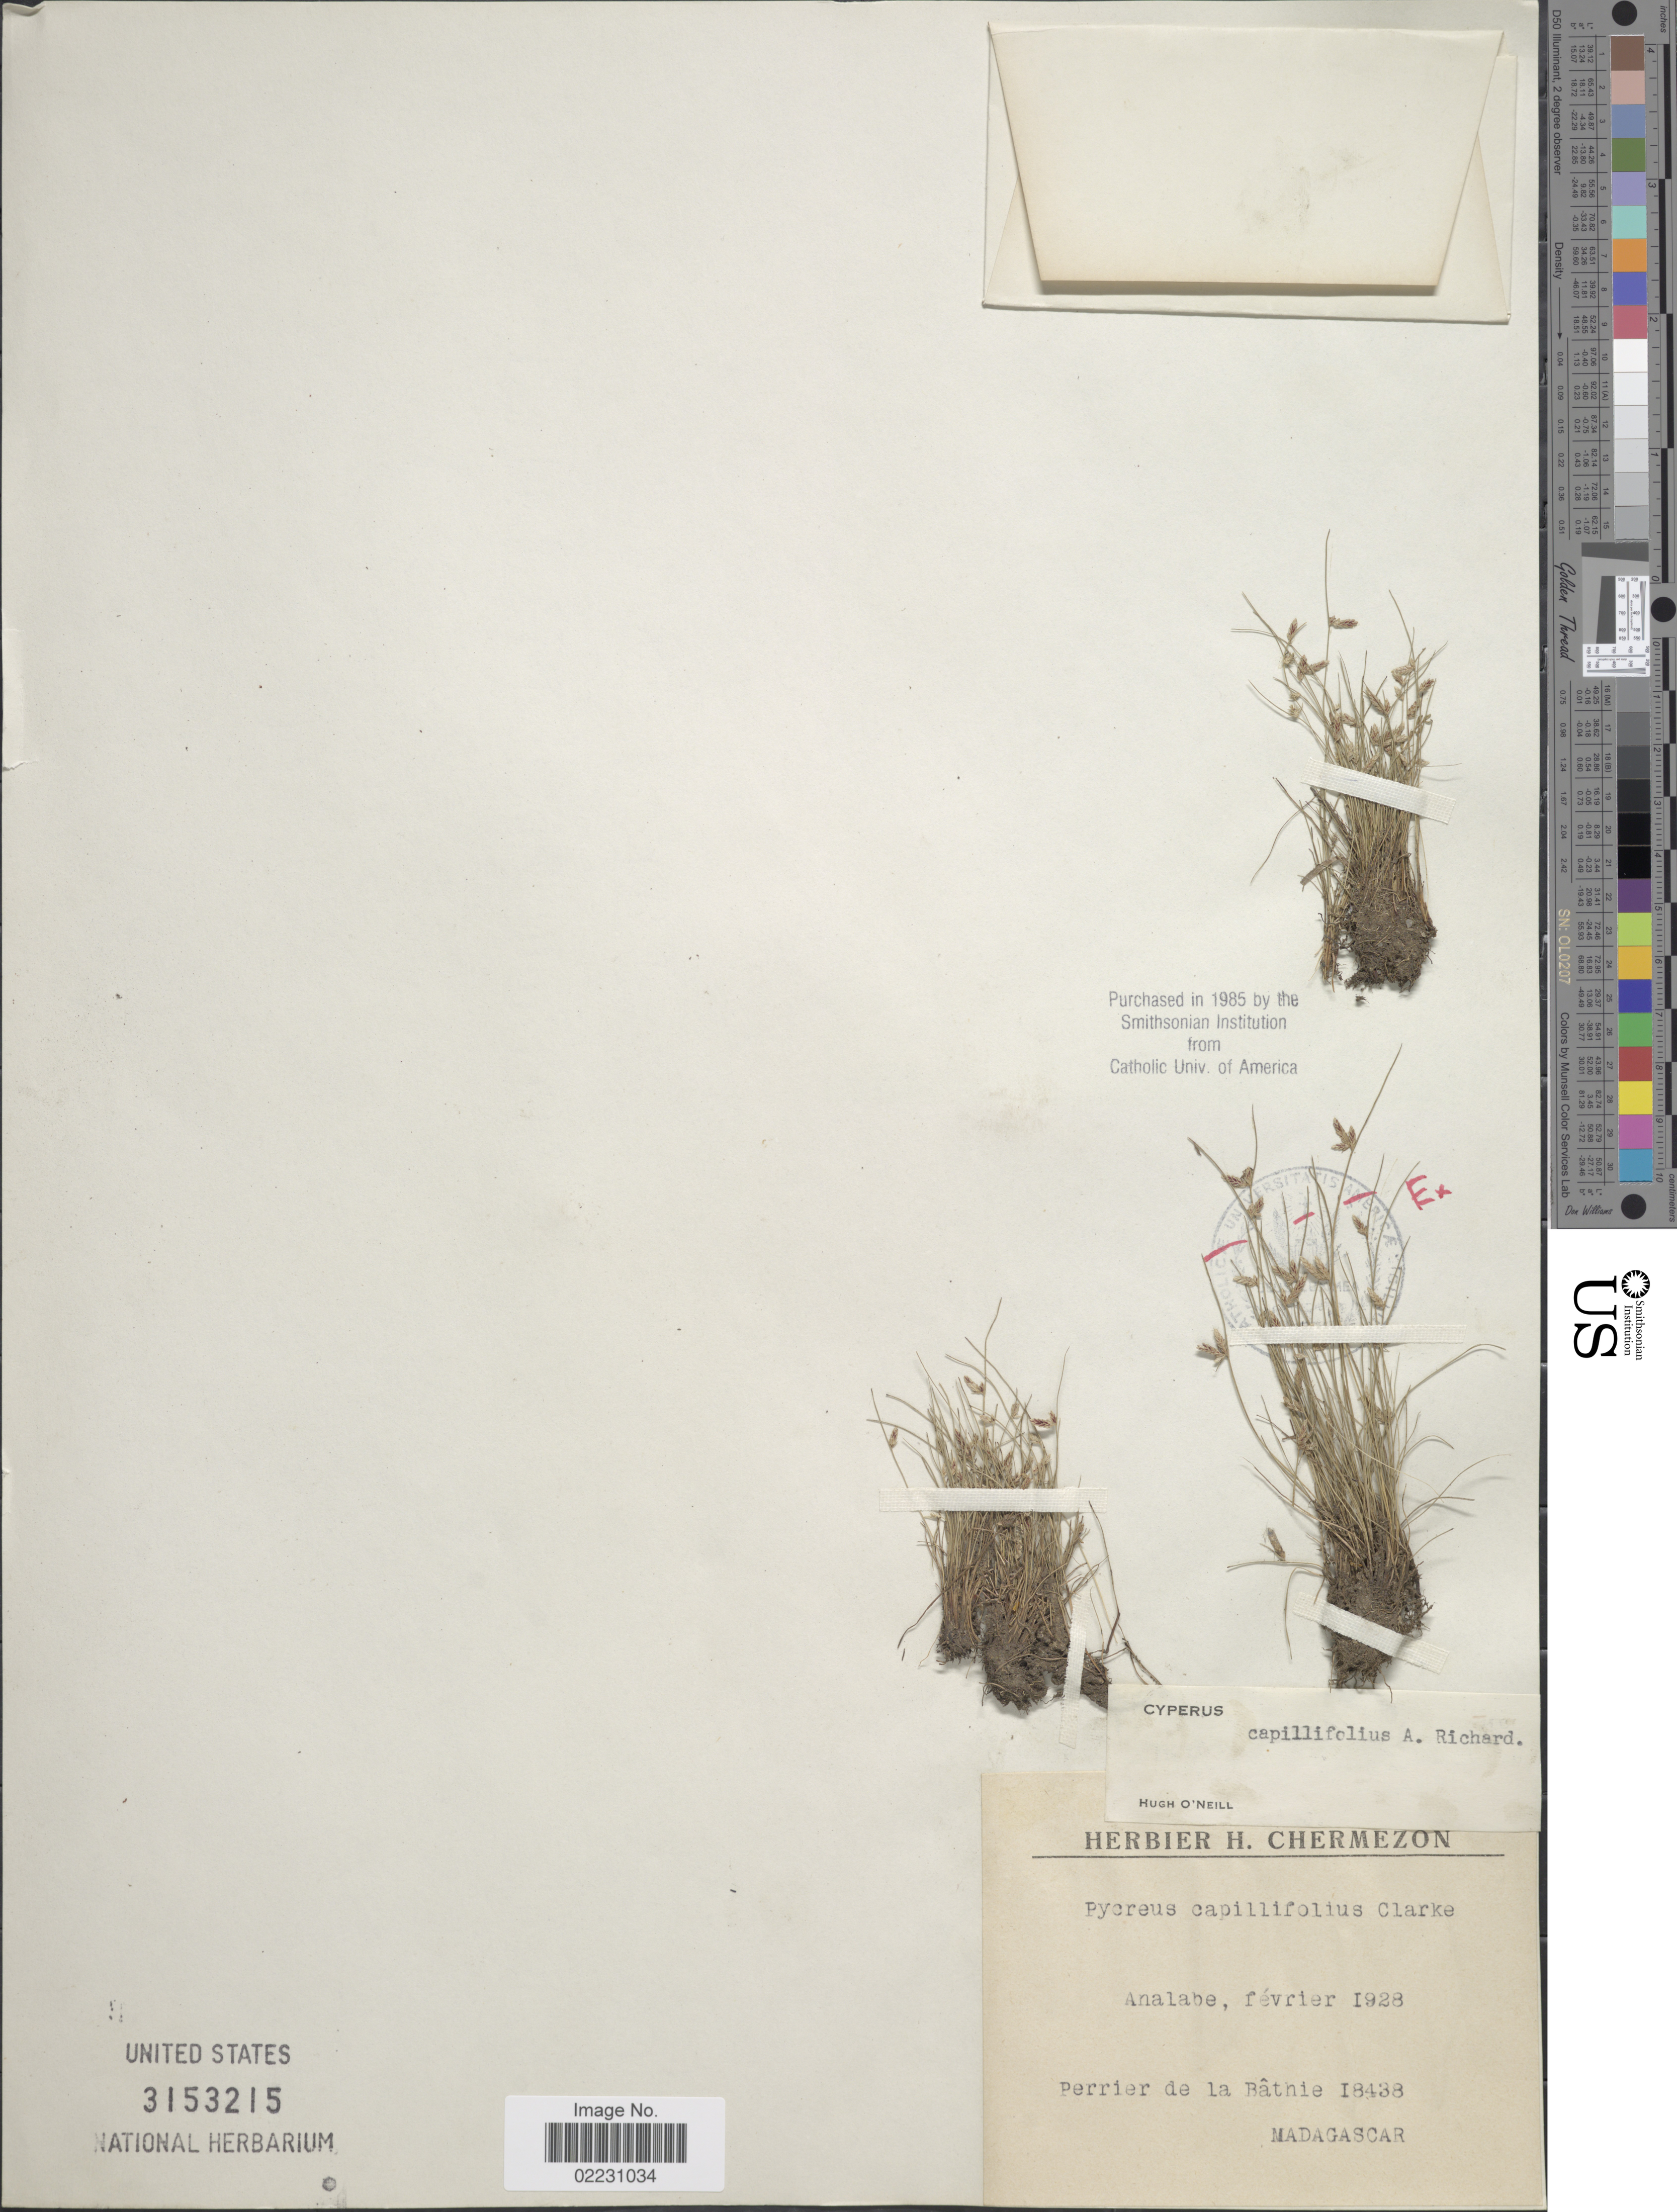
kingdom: Plantae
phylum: Tracheophyta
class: Liliopsida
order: Poales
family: Cyperaceae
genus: Cyperus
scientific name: Cyperus capillifolius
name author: A. Rich.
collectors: Perrier de la Bâthie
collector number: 18438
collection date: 1928-02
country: Madagascar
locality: Analabe.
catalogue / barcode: US 3153215